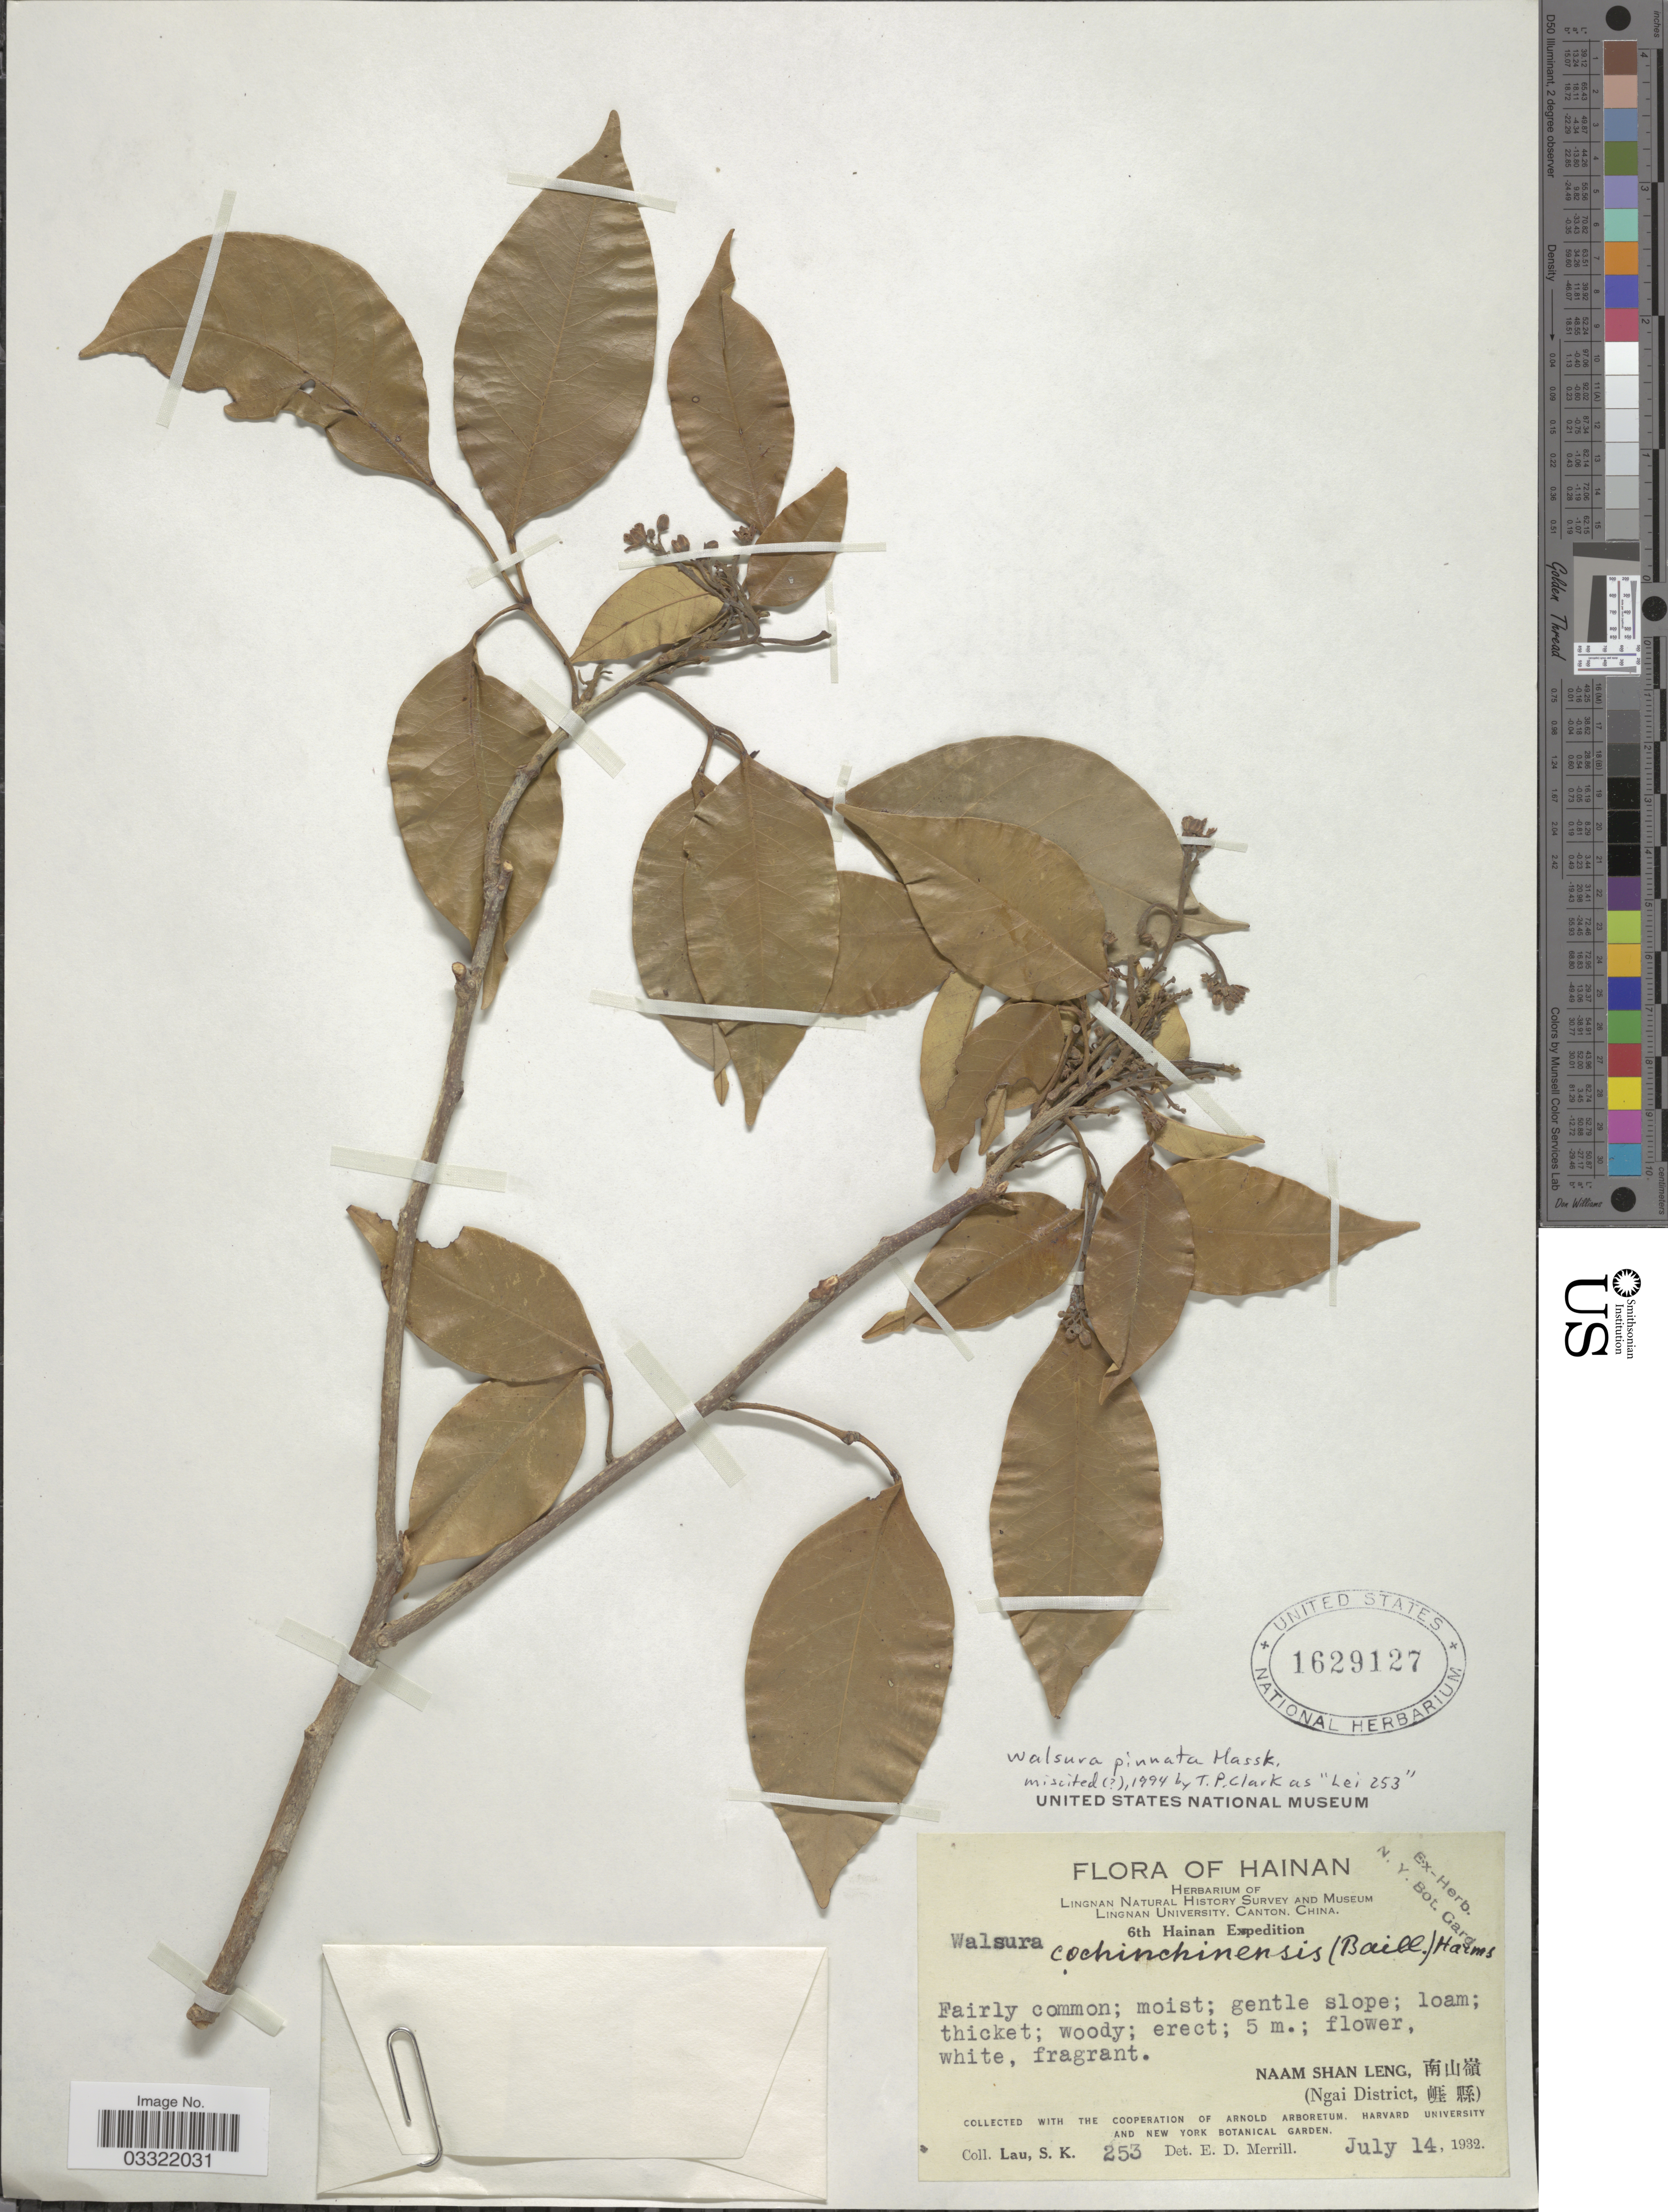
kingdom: Plantae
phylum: Tracheophyta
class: Magnoliopsida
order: Sapindales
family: Meliaceae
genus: Walsura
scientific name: Walsura pinnata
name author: Hassk.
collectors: S. K. Lau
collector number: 253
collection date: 1932-07-14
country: China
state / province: Hainan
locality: Naam Shan Leng. (Ngai District).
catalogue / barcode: US 1629127